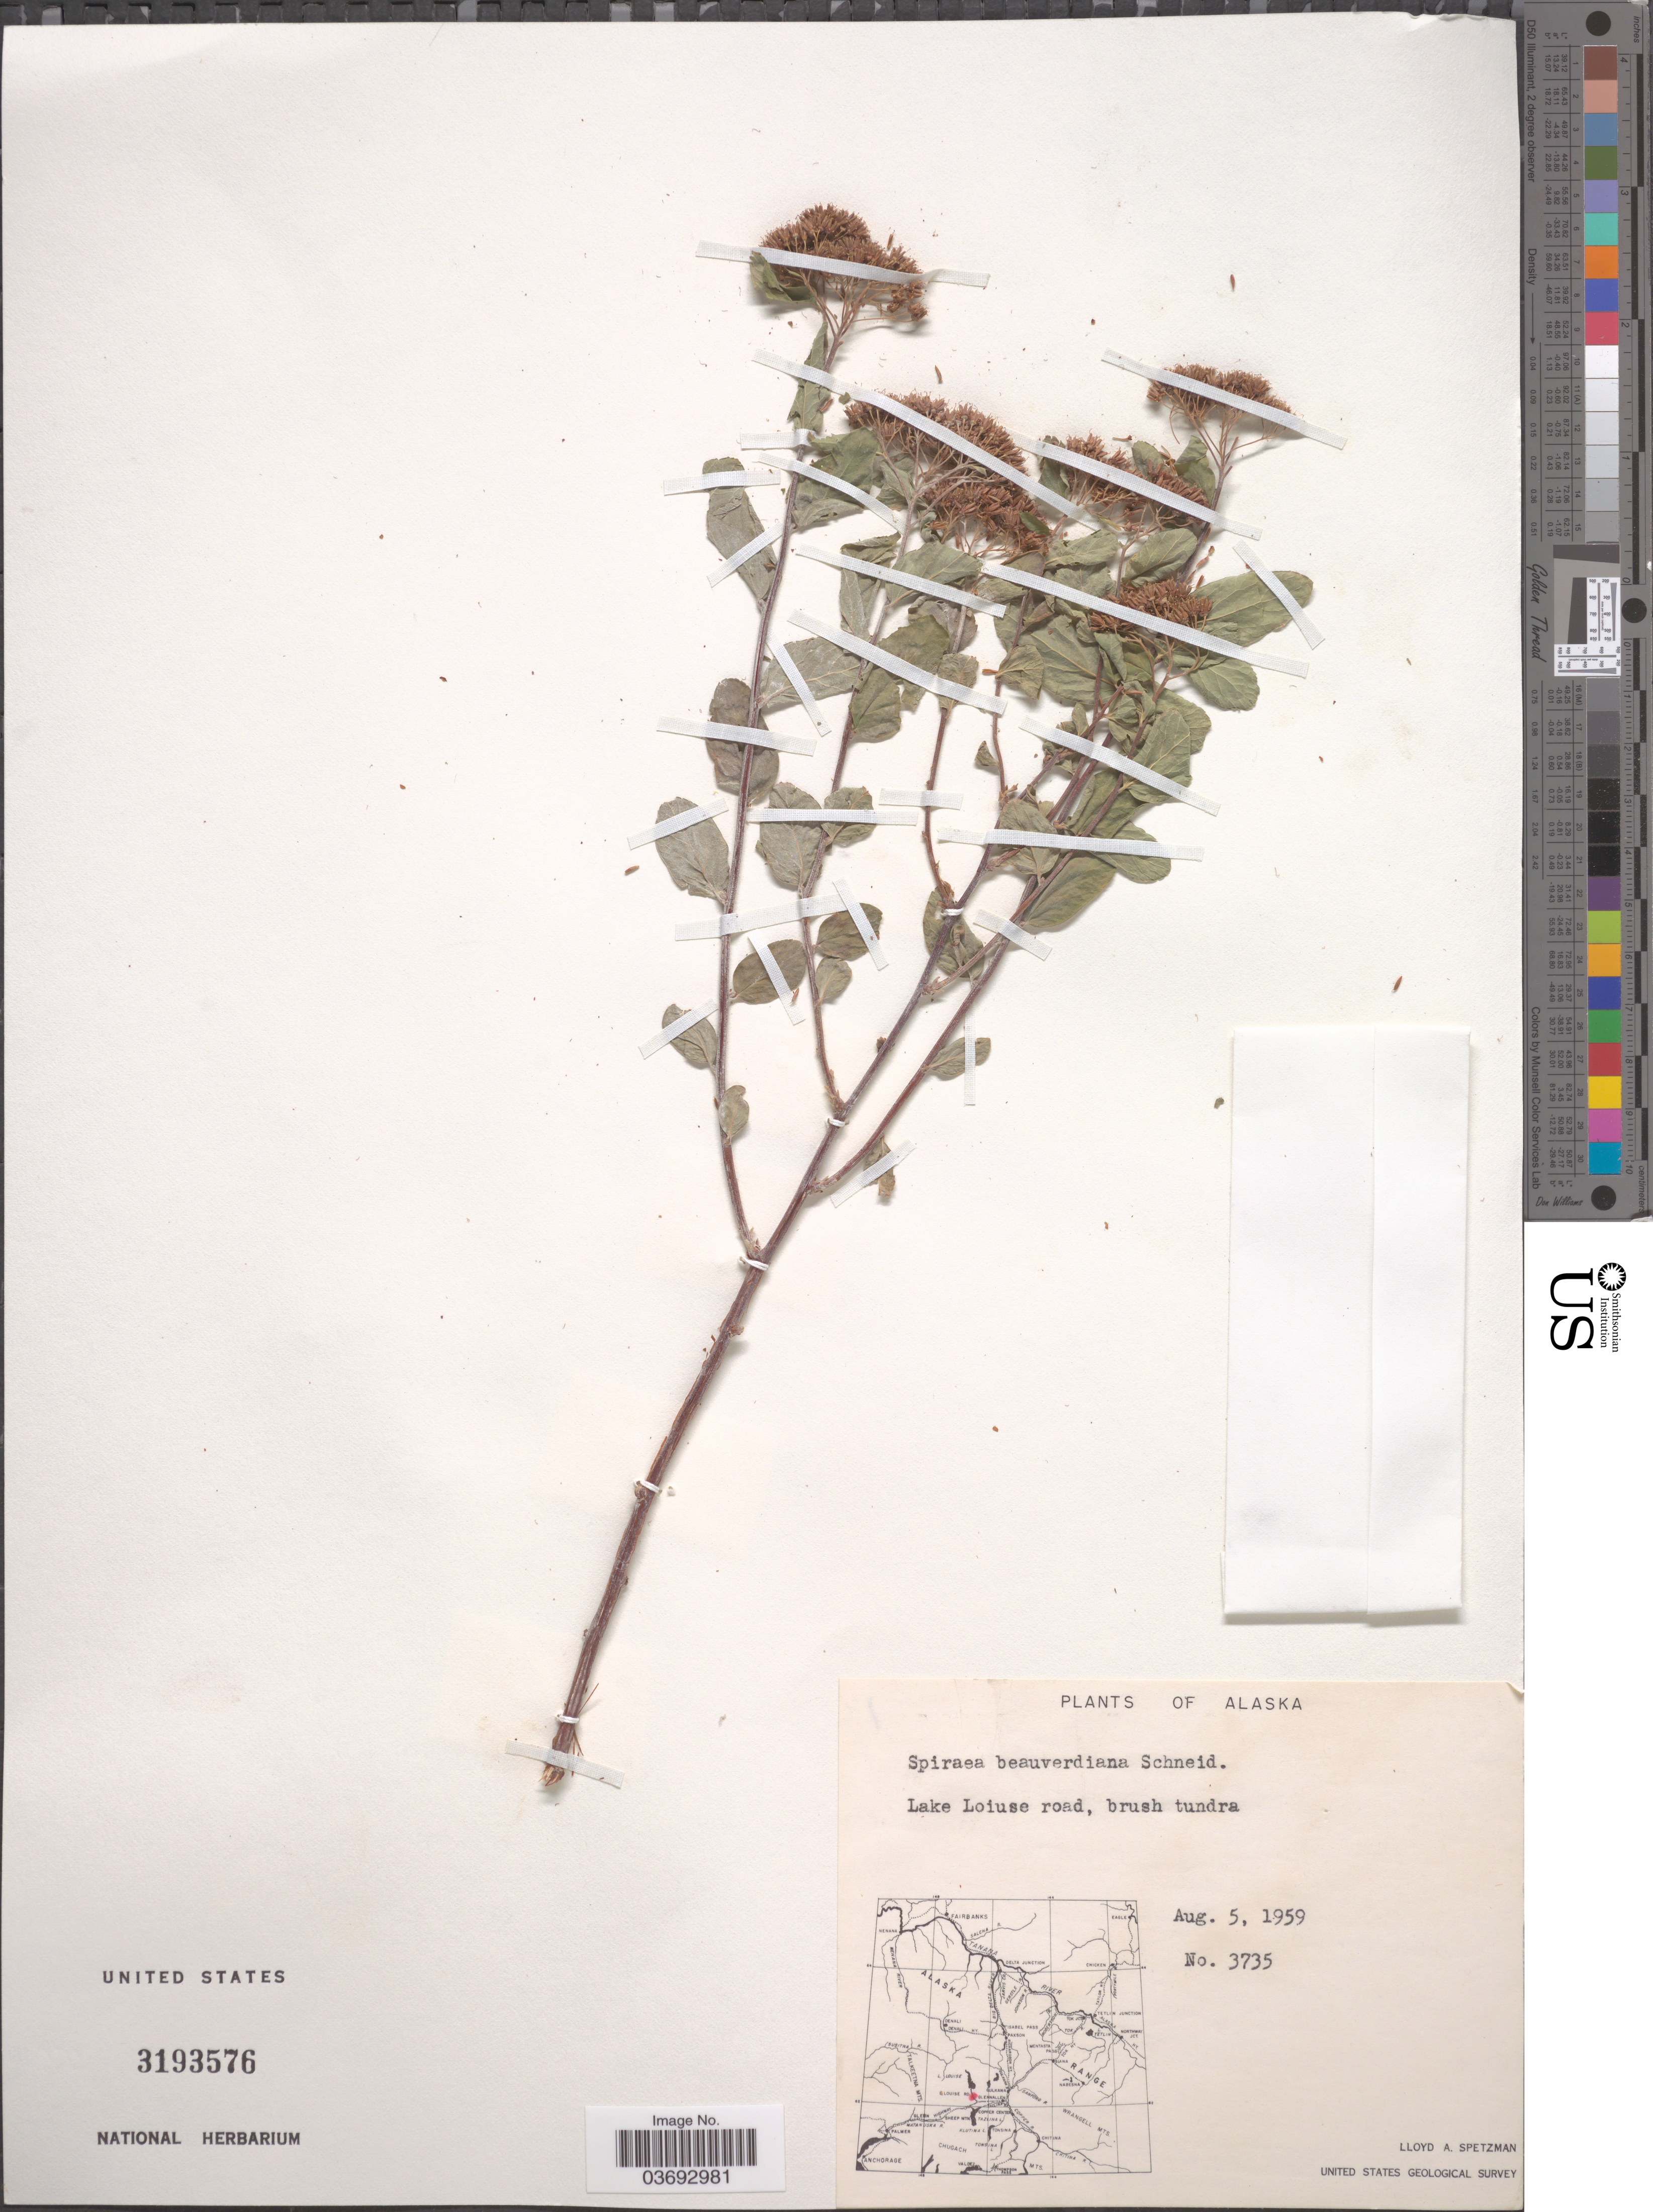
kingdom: Plantae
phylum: Tracheophyta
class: Magnoliopsida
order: Rosales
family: Rosaceae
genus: Spiraea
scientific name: Spiraea stevenii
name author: (C.K. Schneid.) Rydb.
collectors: L. Spetzman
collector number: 3735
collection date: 1959-08-05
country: United States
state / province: Alaska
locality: Lake Loiuse road, brush tundra.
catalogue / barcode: US 3193576